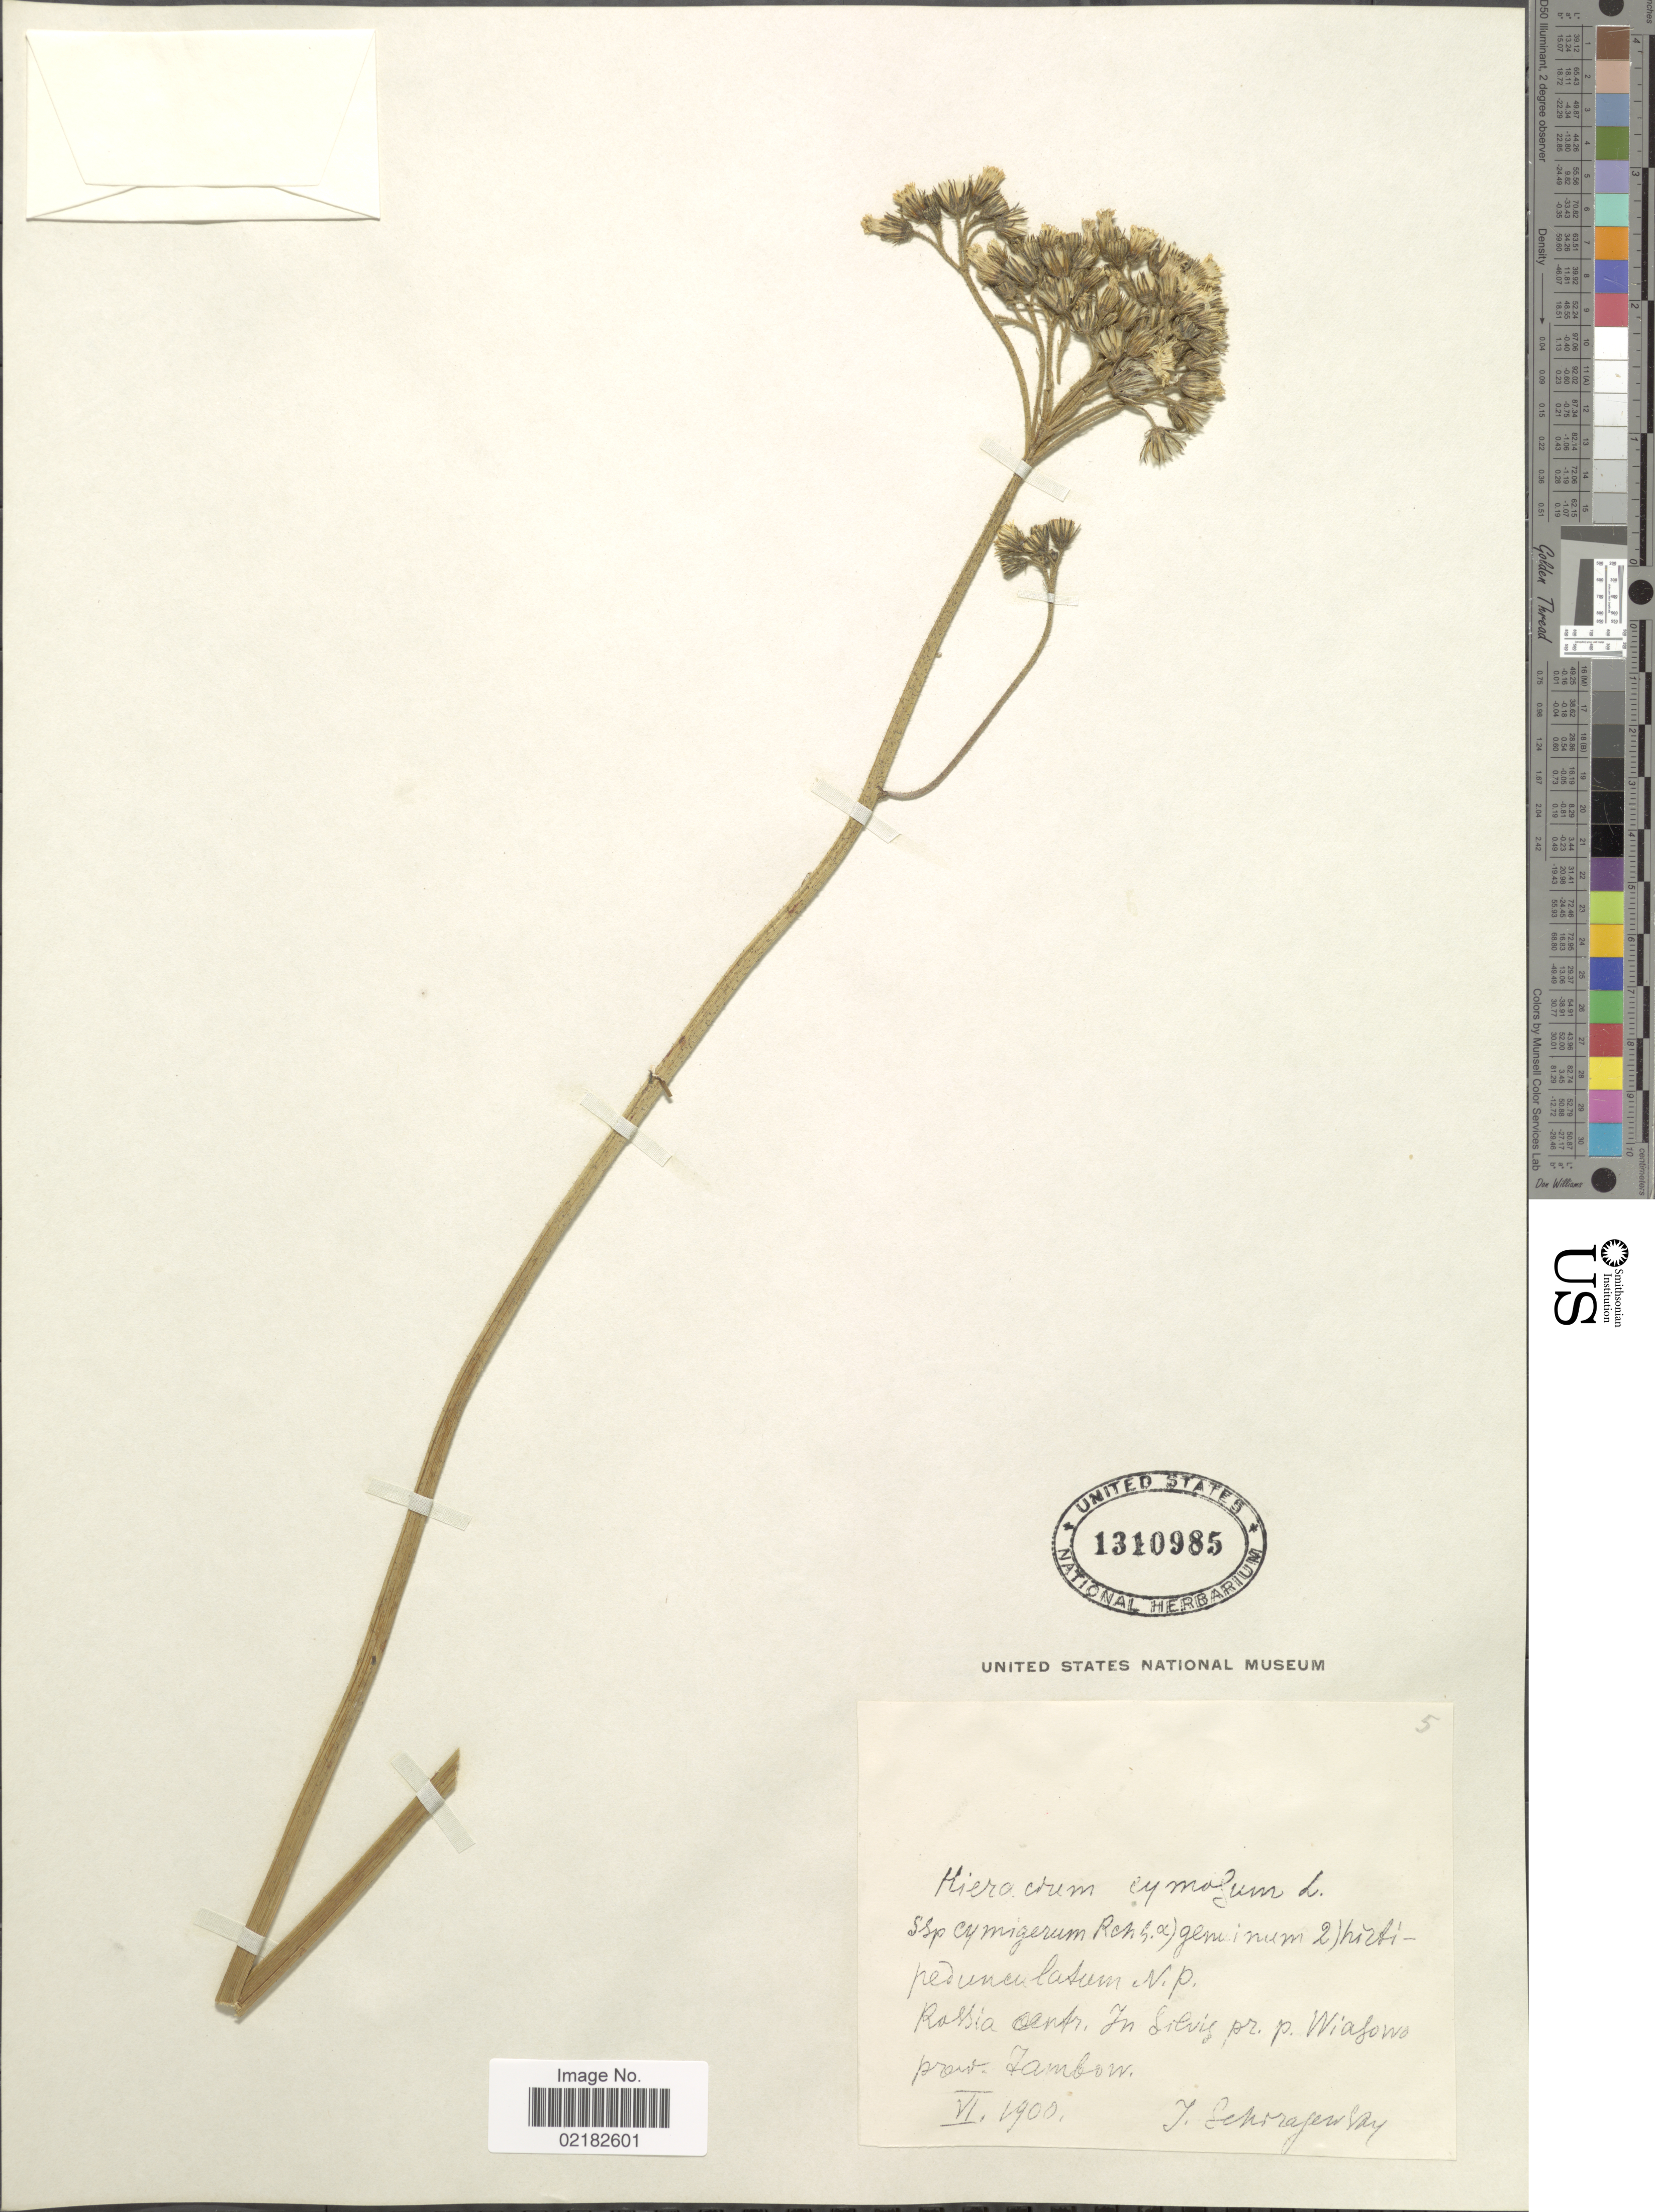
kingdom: Plantae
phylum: Tracheophyta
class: Magnoliopsida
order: Asterales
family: Asteraceae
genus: Pilosella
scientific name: Pilosella cymiflora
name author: (Näg. & Peter) S. Bräut. & Greuter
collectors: J. Schorajensky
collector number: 5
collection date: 1900-06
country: Russian Federation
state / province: Tambov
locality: Rossia centr., pr. p. Wiasowo (Vyazovoye), prov. Tambow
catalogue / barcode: US 1310985